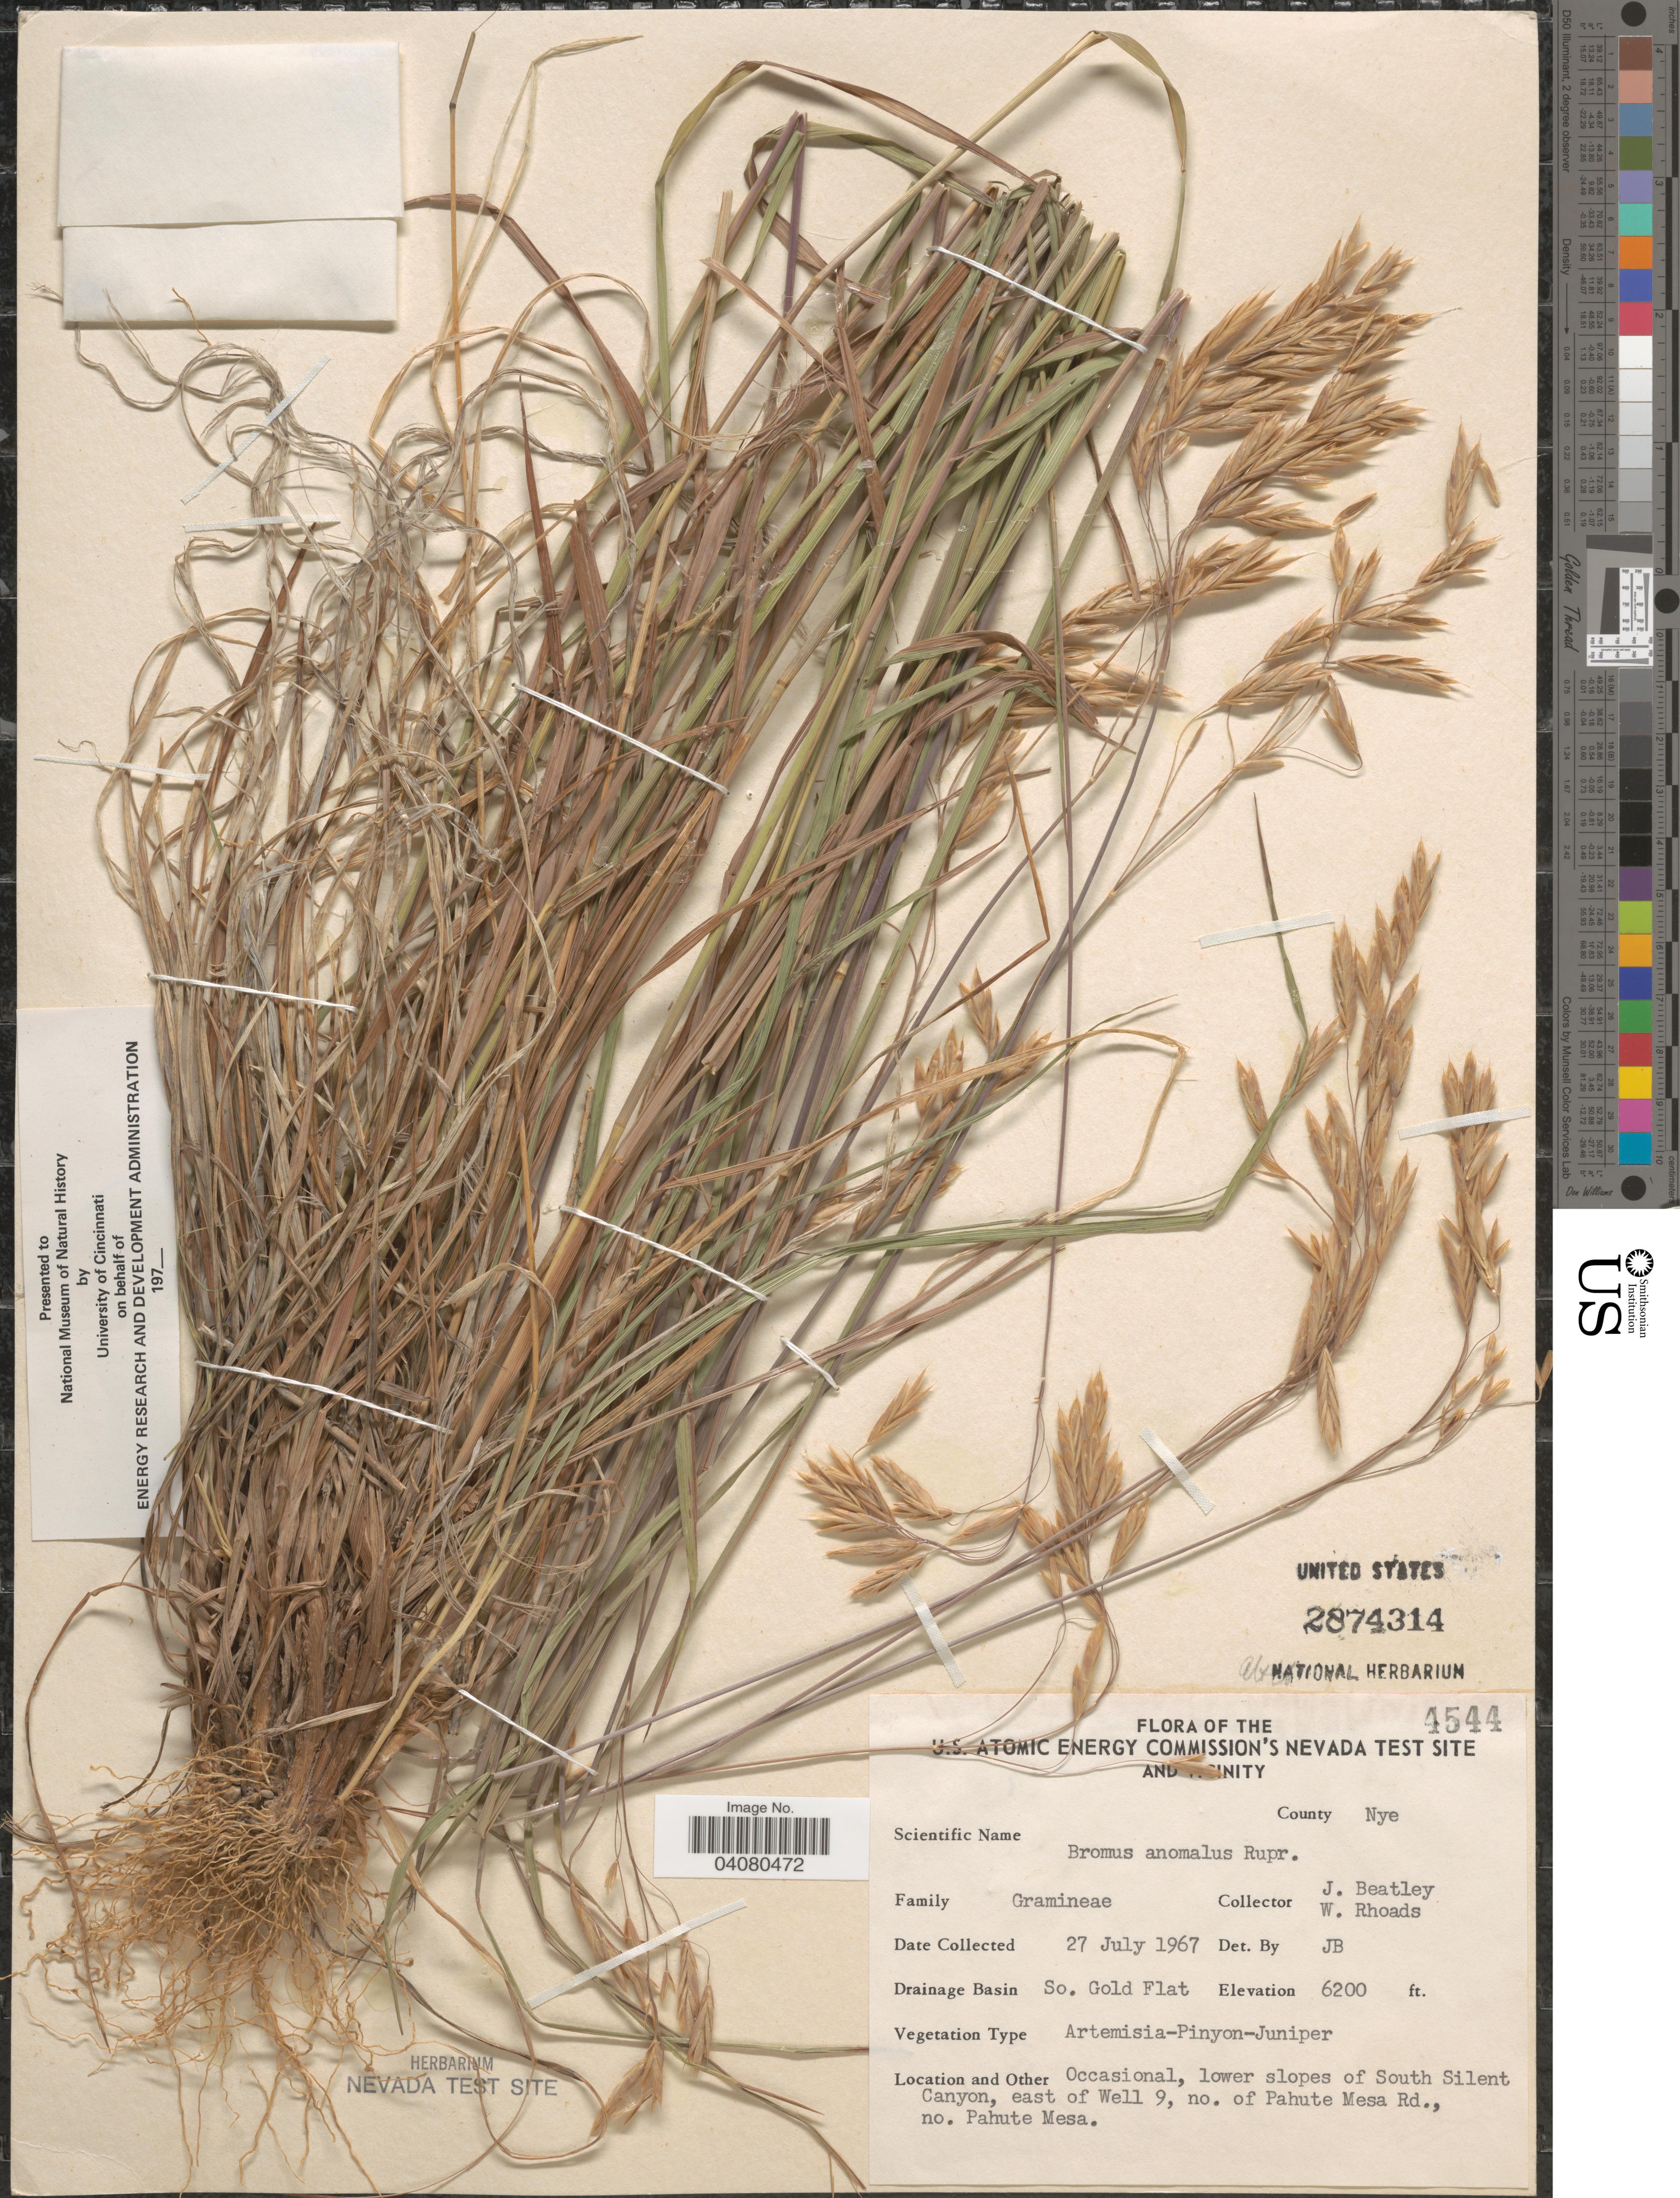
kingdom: Plantae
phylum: Tracheophyta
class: Liliopsida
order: Poales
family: Poaceae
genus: Bromus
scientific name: Bromus anomalus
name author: Rupr. ex E. Fourn.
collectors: J. C. Beatley & W. Rhoads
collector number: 4544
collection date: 1967-07-27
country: United States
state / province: Nevada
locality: U.S. Atomic Energy Commission's Nevada Test Site and Vicinity. County Nye. Drainage Basin So. Gold Flat. Occasional, lower slopes of South Silent Canyon, east of Well 9, no. of Pahute Mesa Rd., no. Pahute Mesa.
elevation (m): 1890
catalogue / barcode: US 2874314